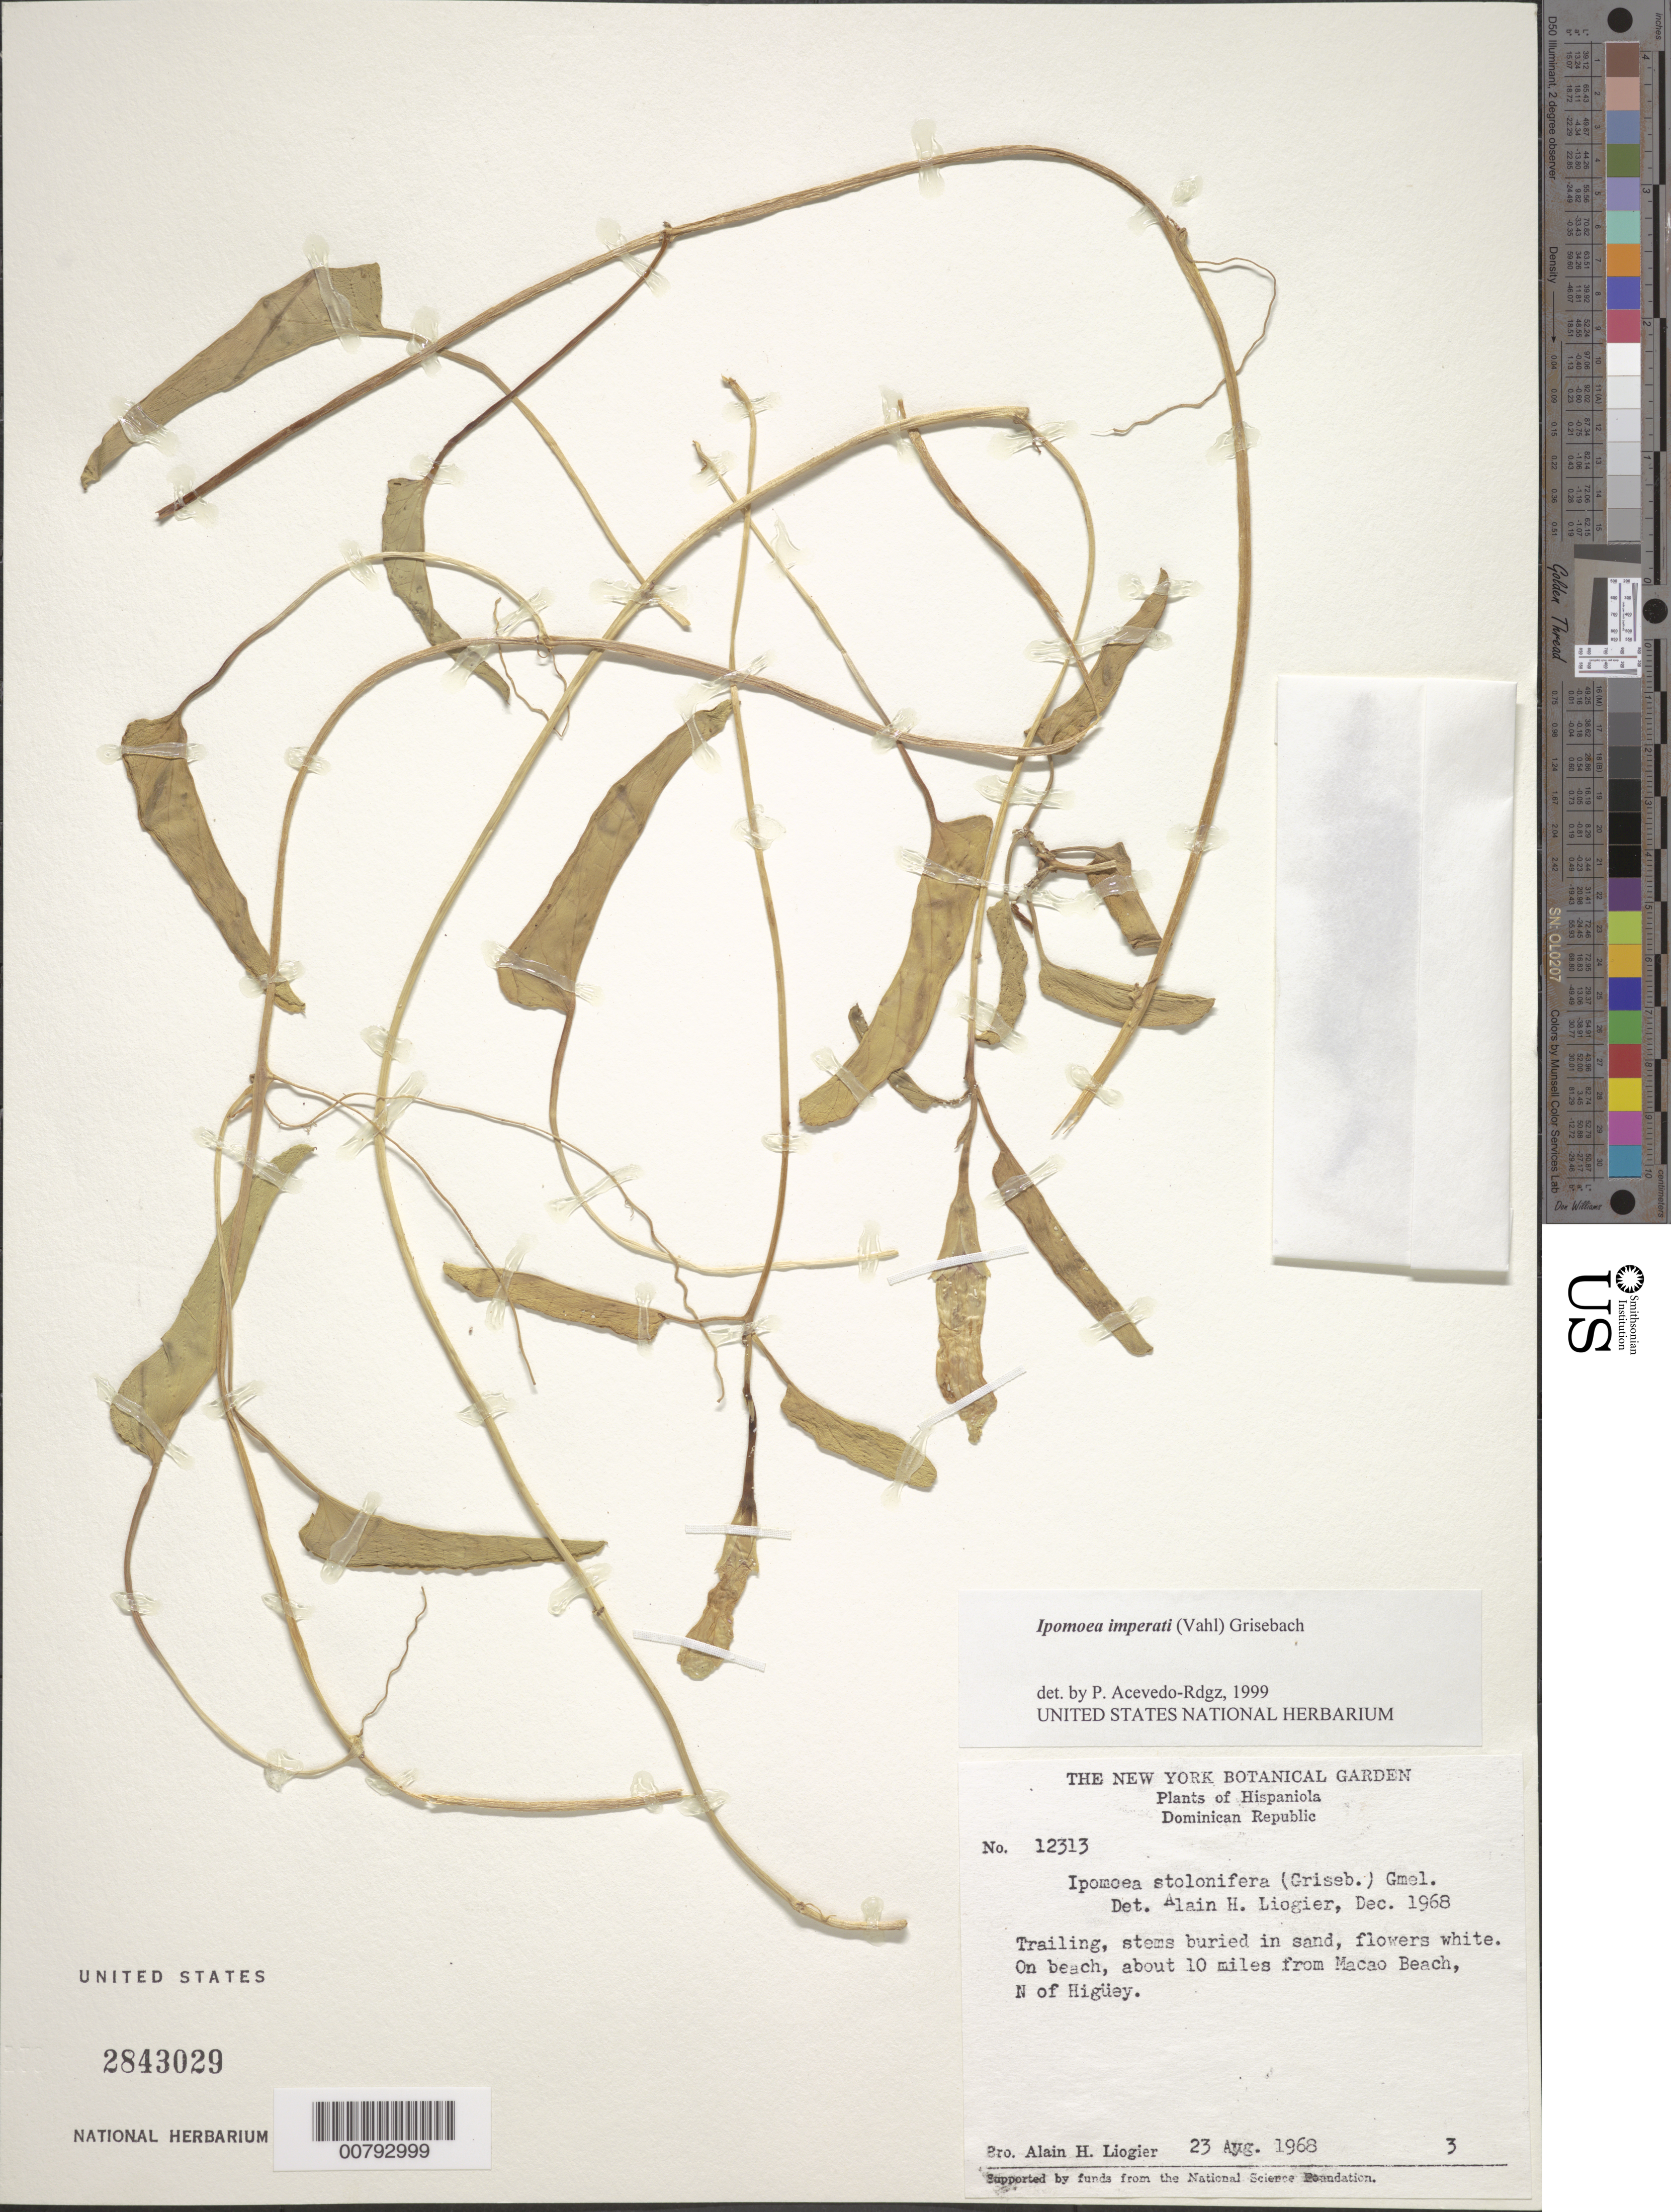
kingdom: Plantae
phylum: Tracheophyta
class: Magnoliopsida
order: Solanales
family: Convolvulaceae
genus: Ipomoea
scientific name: Ipomoea imperati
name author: (Vahl) Griseb.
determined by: Acevedo-Rodríguez, P., (BOT), Smithsonian Institution - National Museum of Natural History (UNITED STATES)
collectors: A. H. Liogier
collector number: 12313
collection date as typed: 23 Aug 1968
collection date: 1968-08-23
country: Dominican Republic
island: Hispaniola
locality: N. of Higüey, about 10 miles from Macao Beach.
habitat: On beach.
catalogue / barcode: US 2843029